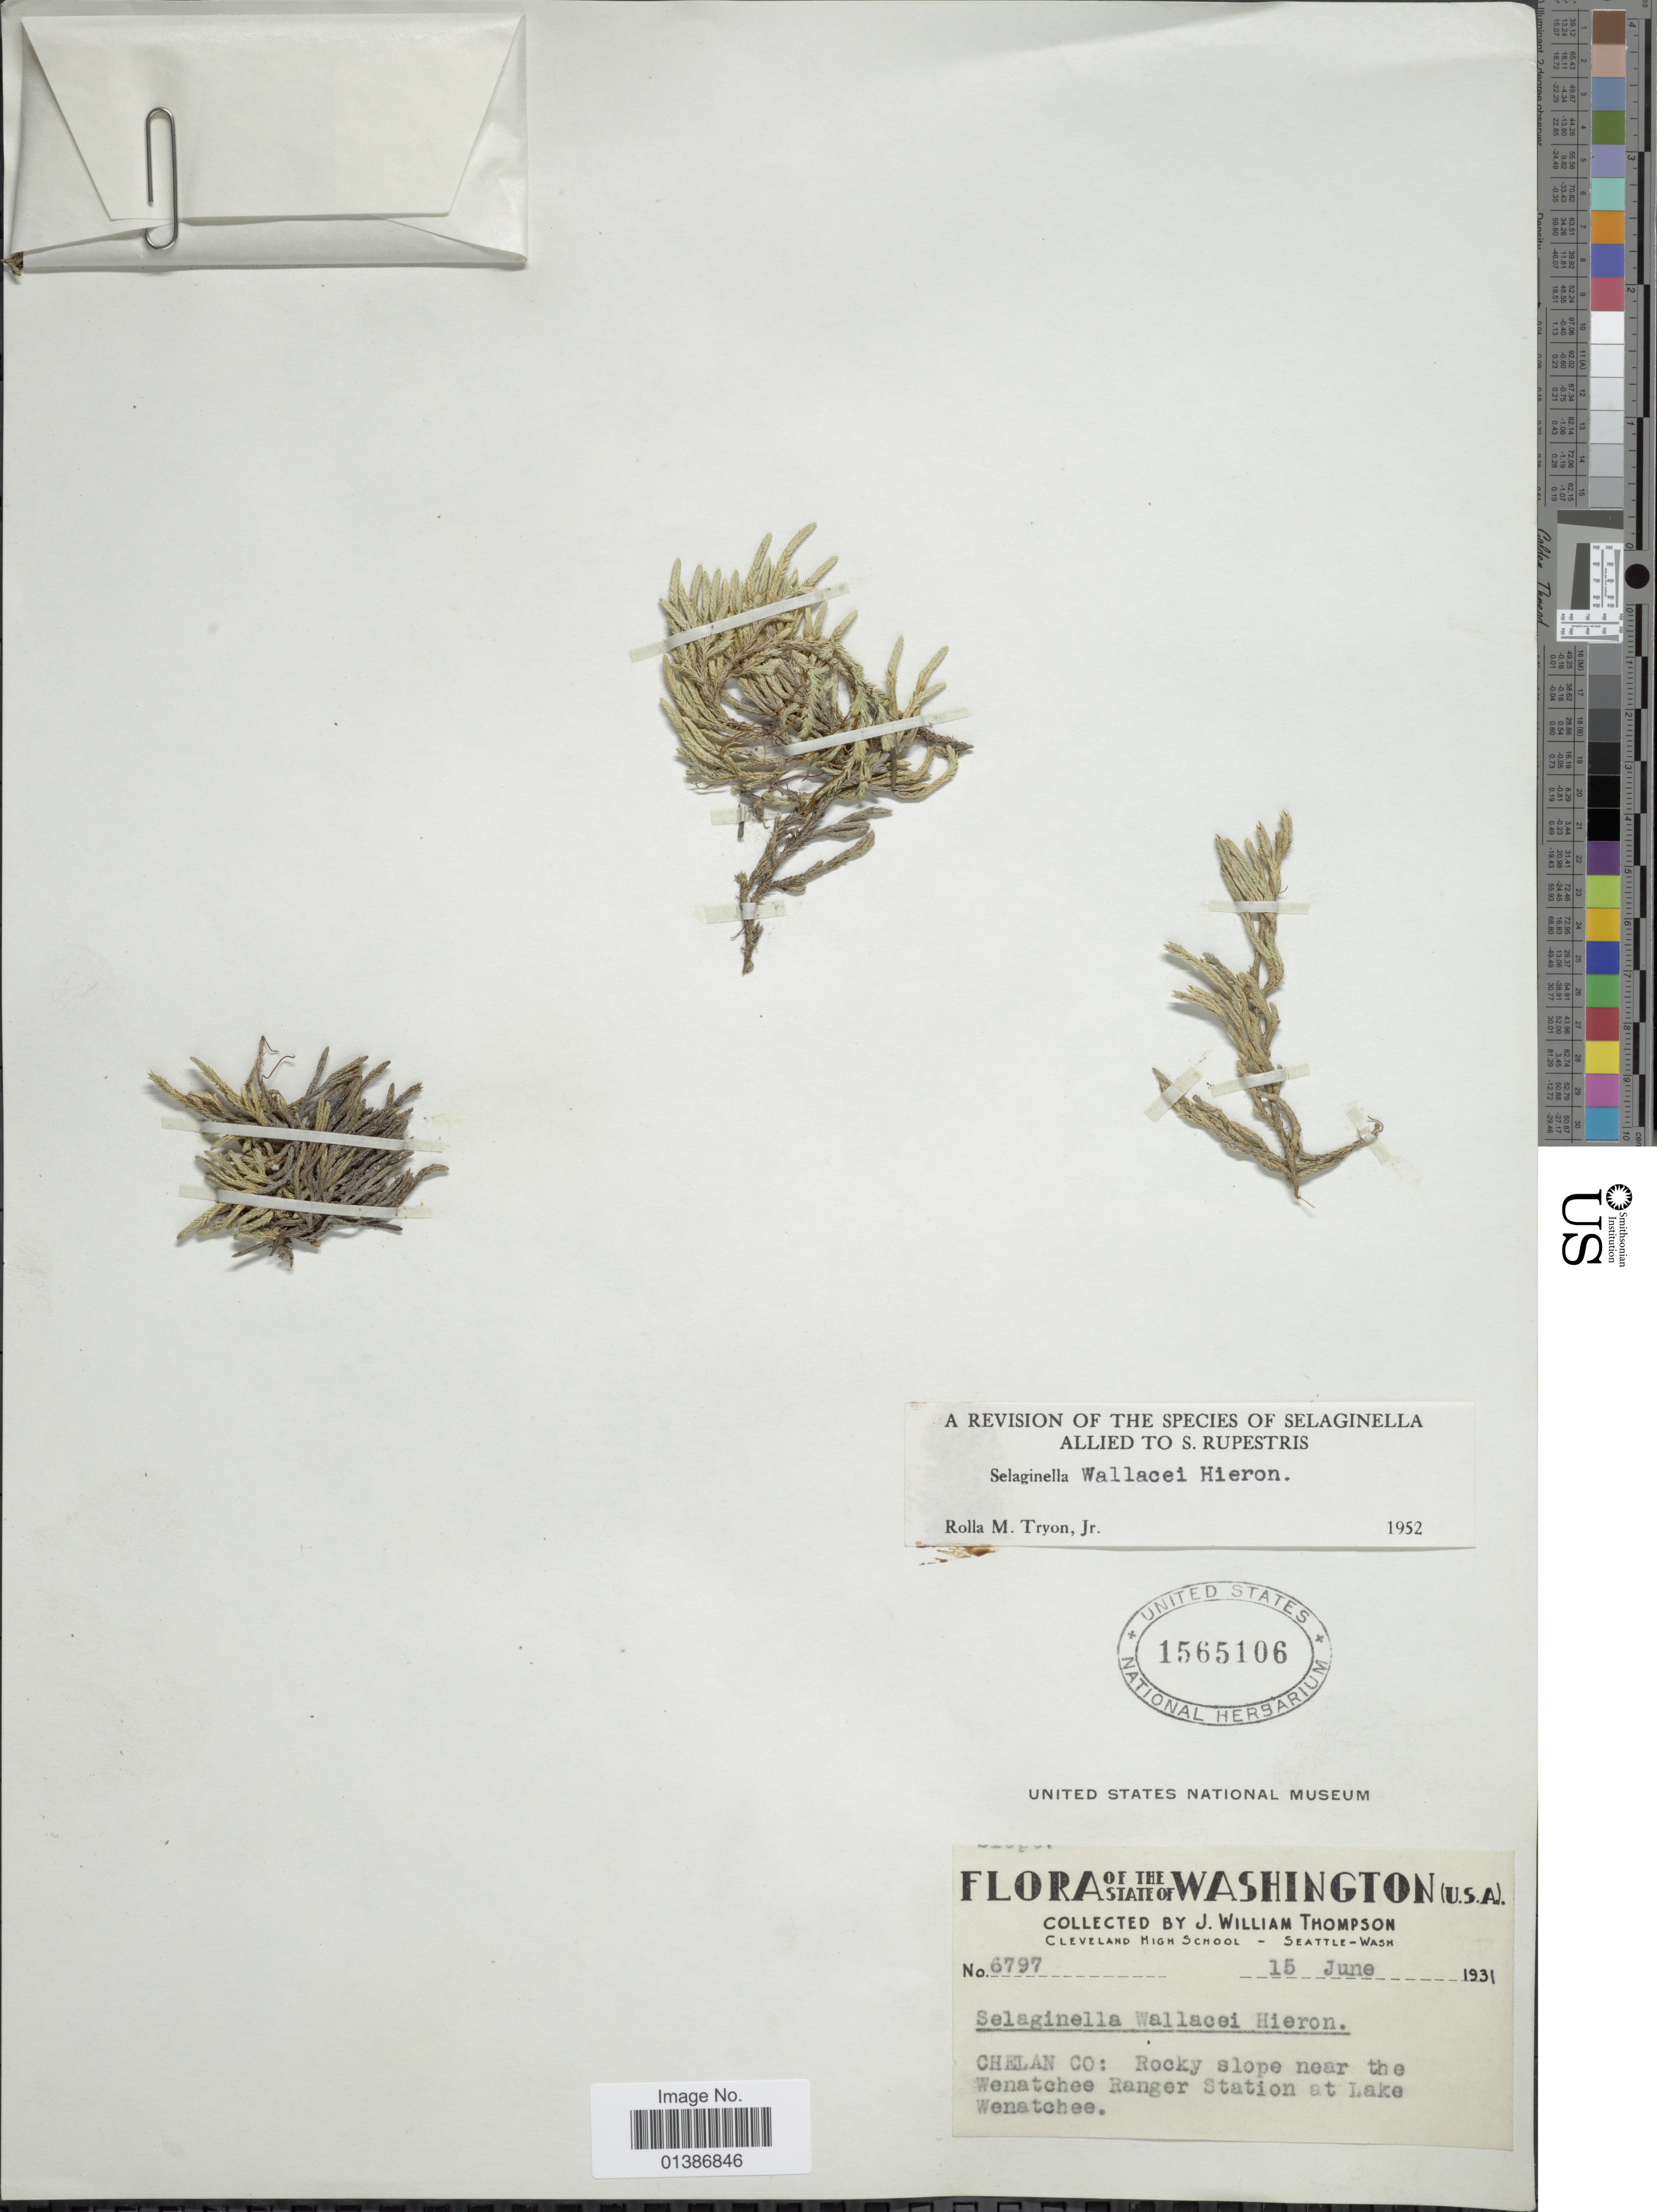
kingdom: Plantae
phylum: Tracheophyta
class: Lycopodiopsida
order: Selaginellales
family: Selaginellaceae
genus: Selaginella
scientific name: Selaginella wallacei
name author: Hieron.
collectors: J. W. Thompson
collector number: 6797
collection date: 1931-06-15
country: United States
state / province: Washington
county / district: Chelan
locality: Chelan Co: Rocky slope near the Wenatchee Ranger Station at Lake Wenatchee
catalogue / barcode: US 1565106